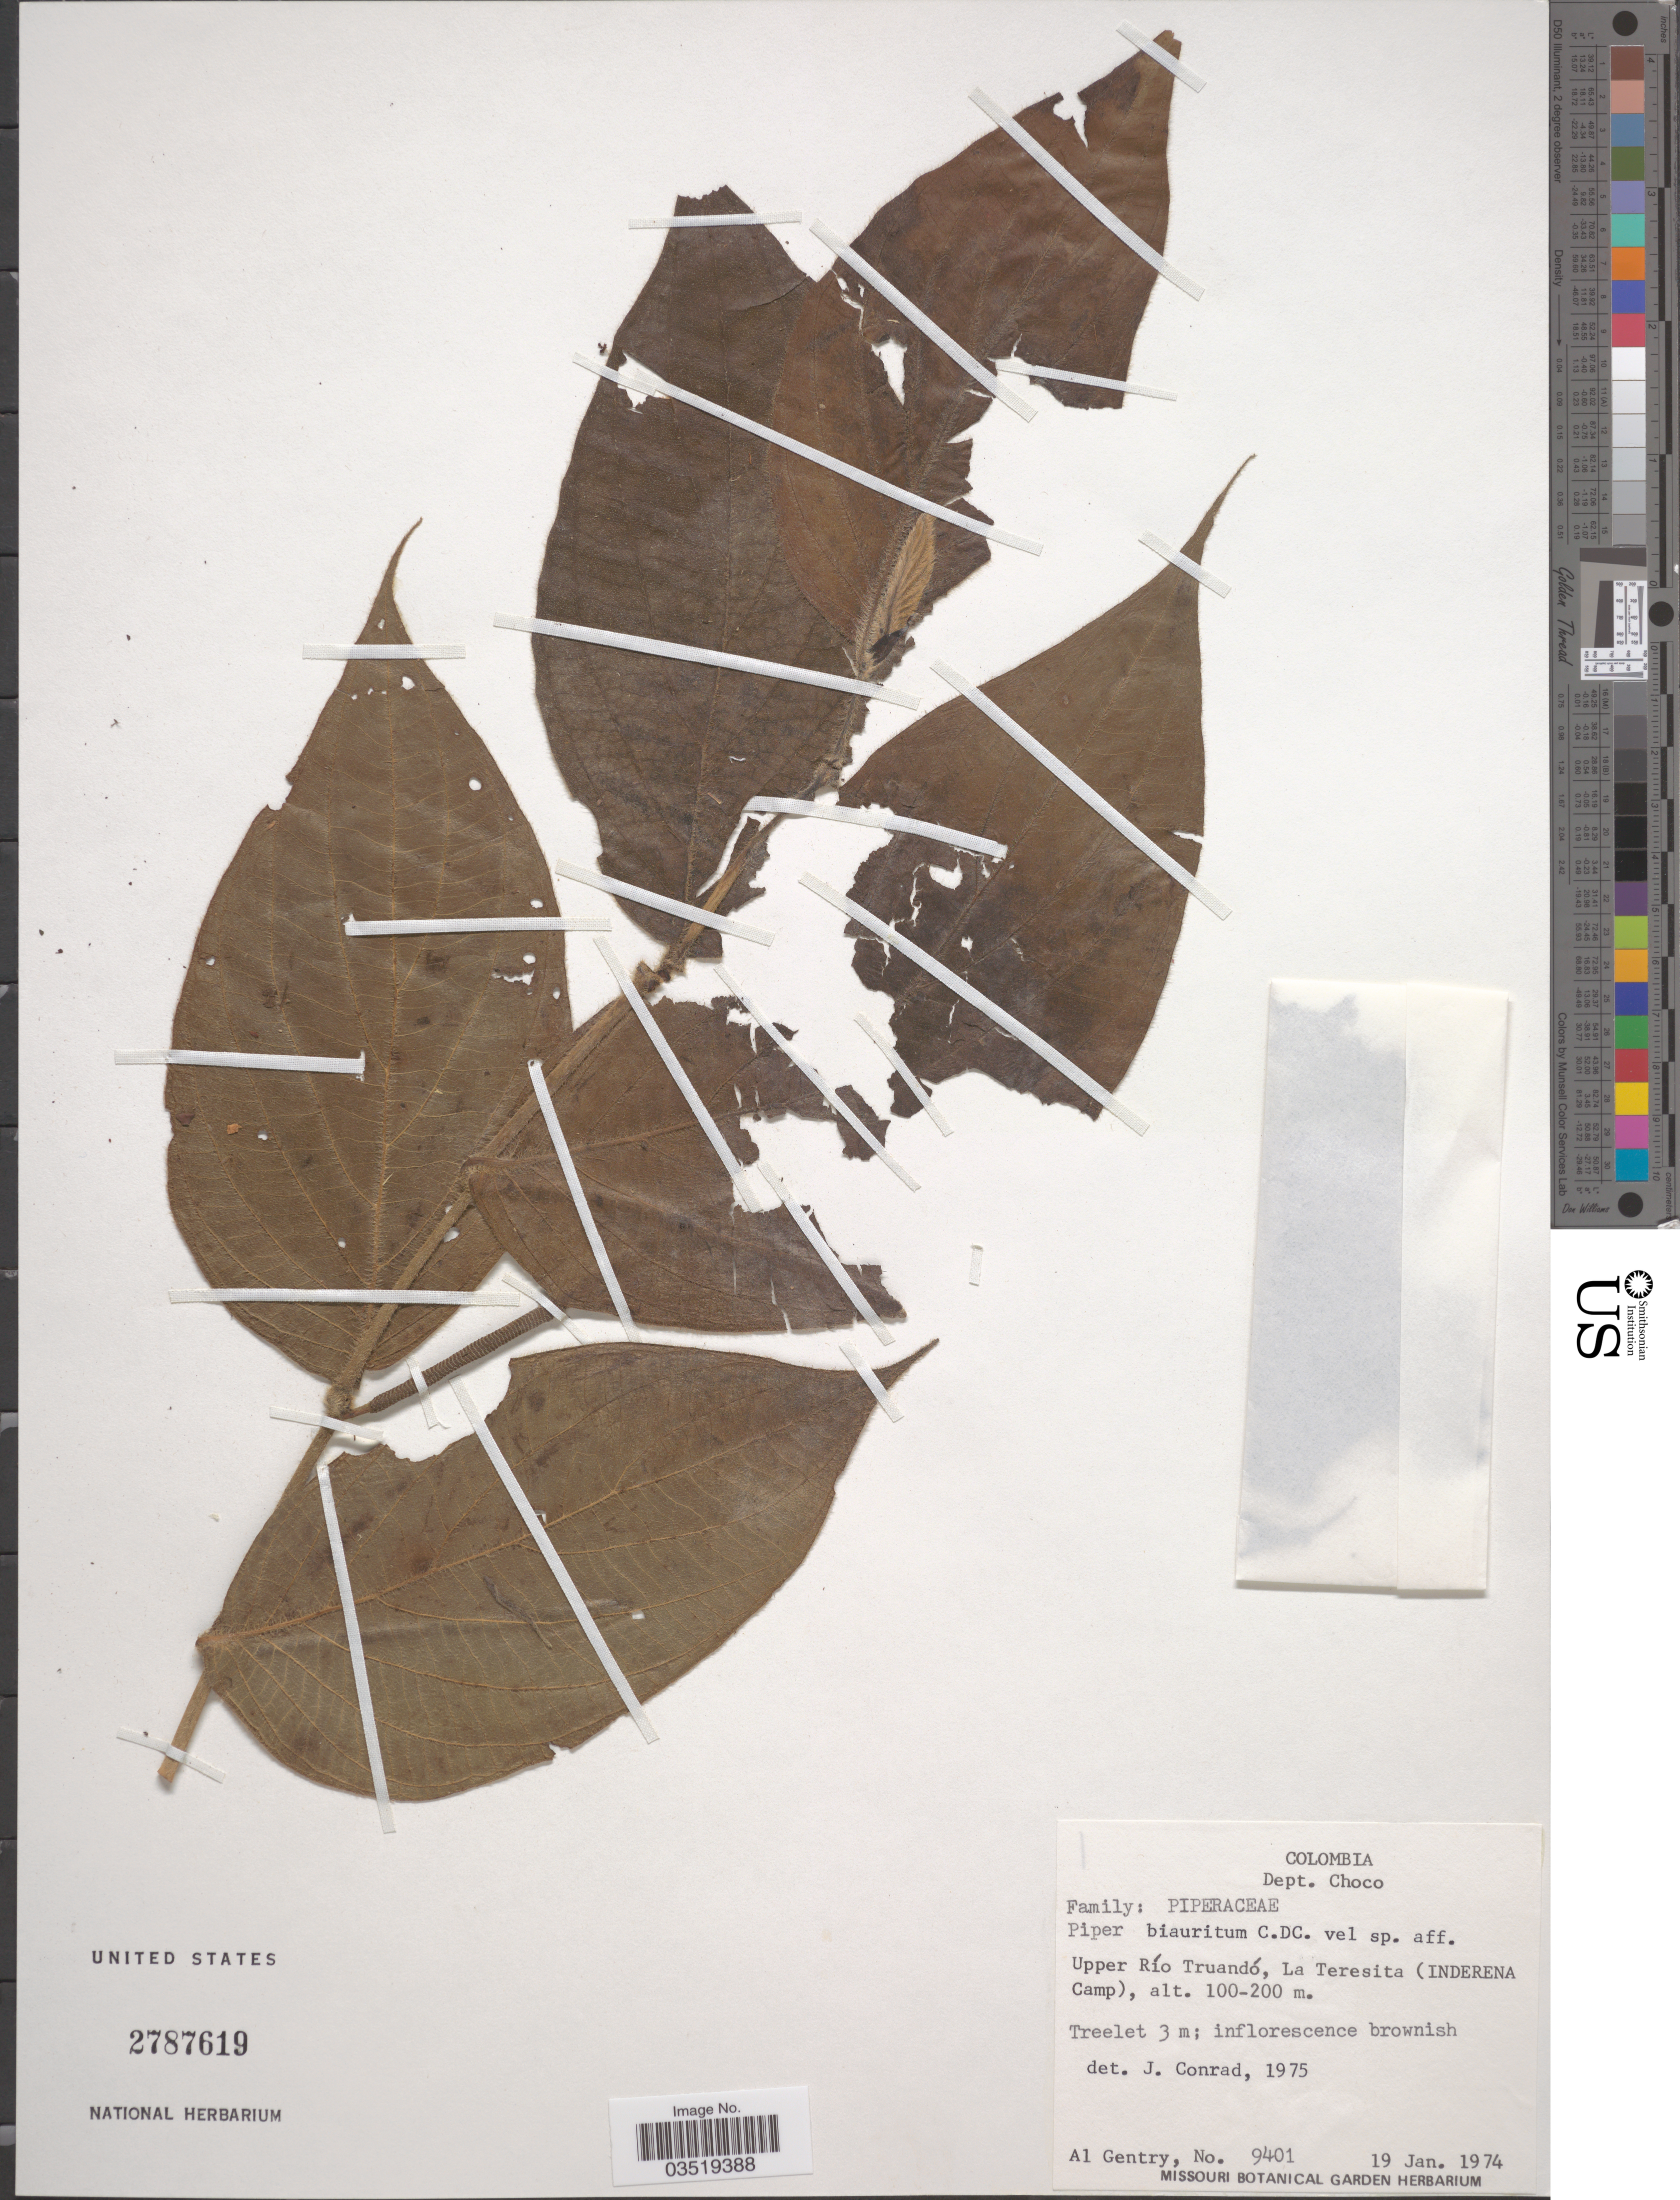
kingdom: Plantae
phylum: Tracheophyta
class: Magnoliopsida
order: Piperales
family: Piperaceae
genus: Piper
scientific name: Piper biauritum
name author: C. DC. in Pittier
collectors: A. H. Gentry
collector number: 9401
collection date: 1974-01-19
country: Colombia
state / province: Chocó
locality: Dept. Choco. Upper Río Truandó, La Teresita (Inderena Camp).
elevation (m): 100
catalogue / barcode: US 2787619